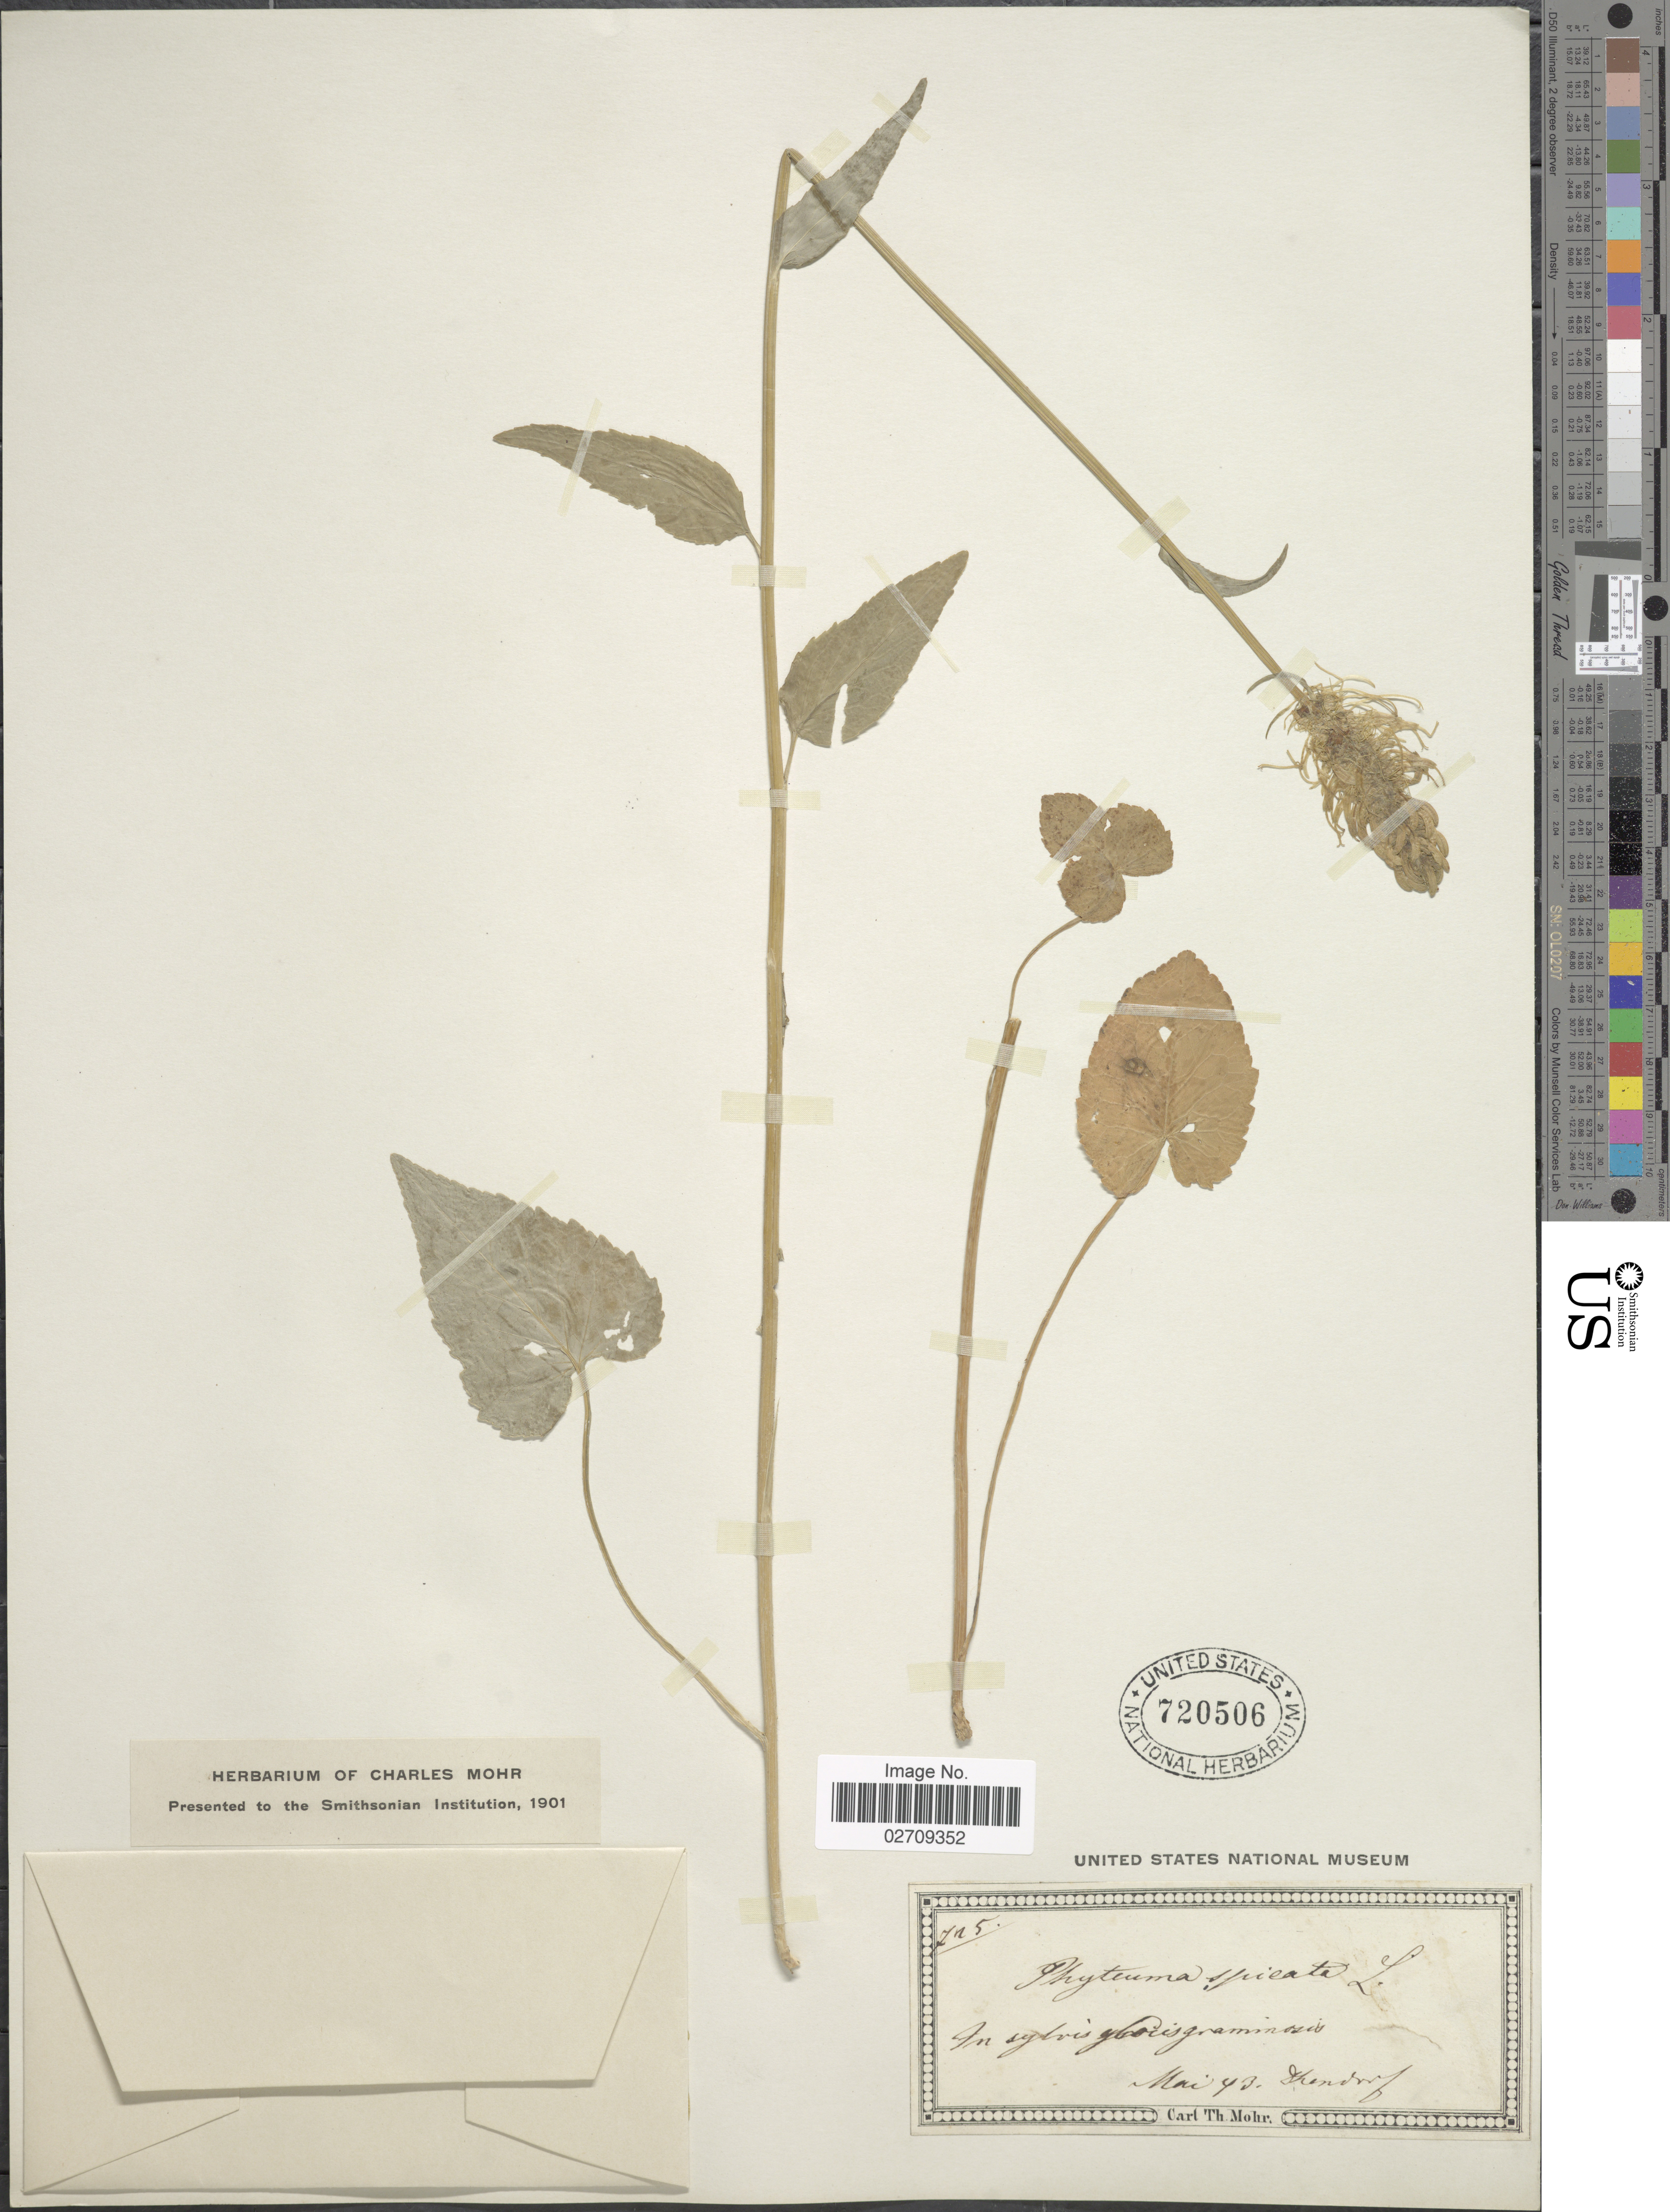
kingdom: Plantae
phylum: Tracheophyta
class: Magnoliopsida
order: Asterales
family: Campanulaceae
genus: Phyteuma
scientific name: Phyteuma spicatum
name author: L.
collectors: Dhendorf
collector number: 725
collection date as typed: Transcribed d/m/y: /5/43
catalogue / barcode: US 720506